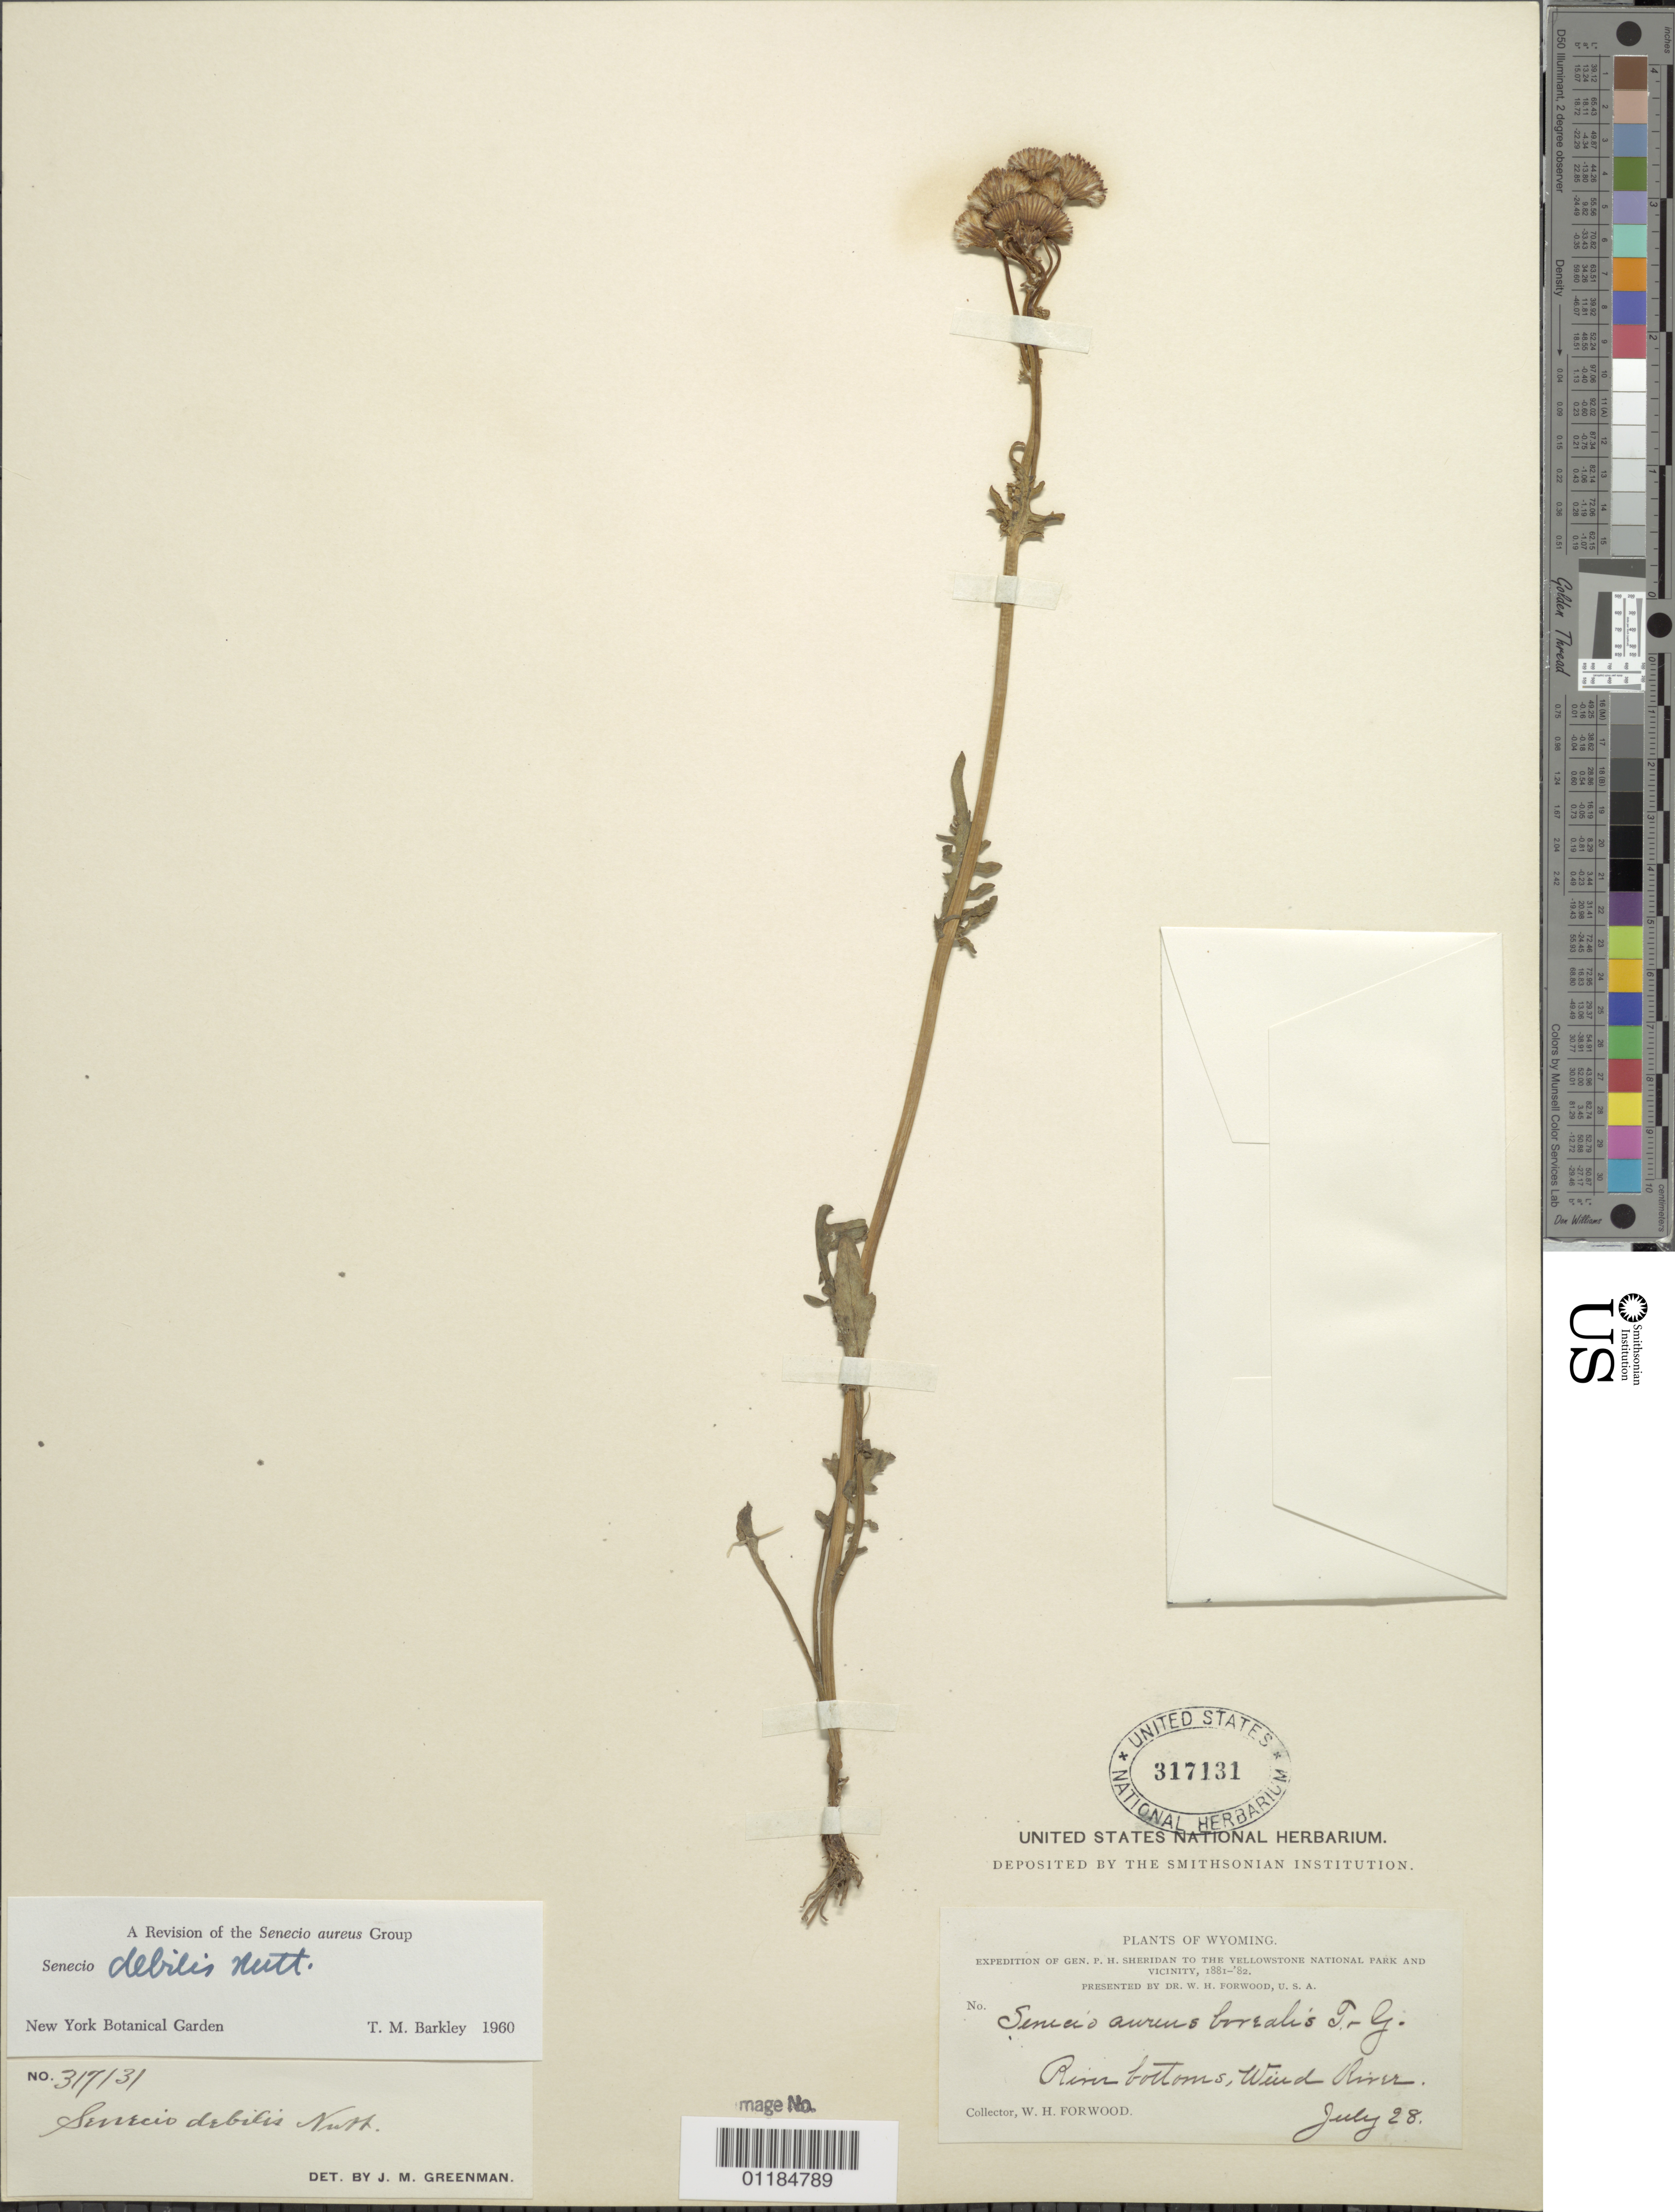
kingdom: Plantae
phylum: Tracheophyta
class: Magnoliopsida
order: Asterales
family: Asteraceae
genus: Packera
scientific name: Packera debilis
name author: (Nutt.) W.A. Weber & Á. Löve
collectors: W. Forwood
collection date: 1881-07-28 or 1882-07-28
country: United States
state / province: Wyoming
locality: Wind River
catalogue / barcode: US 317131